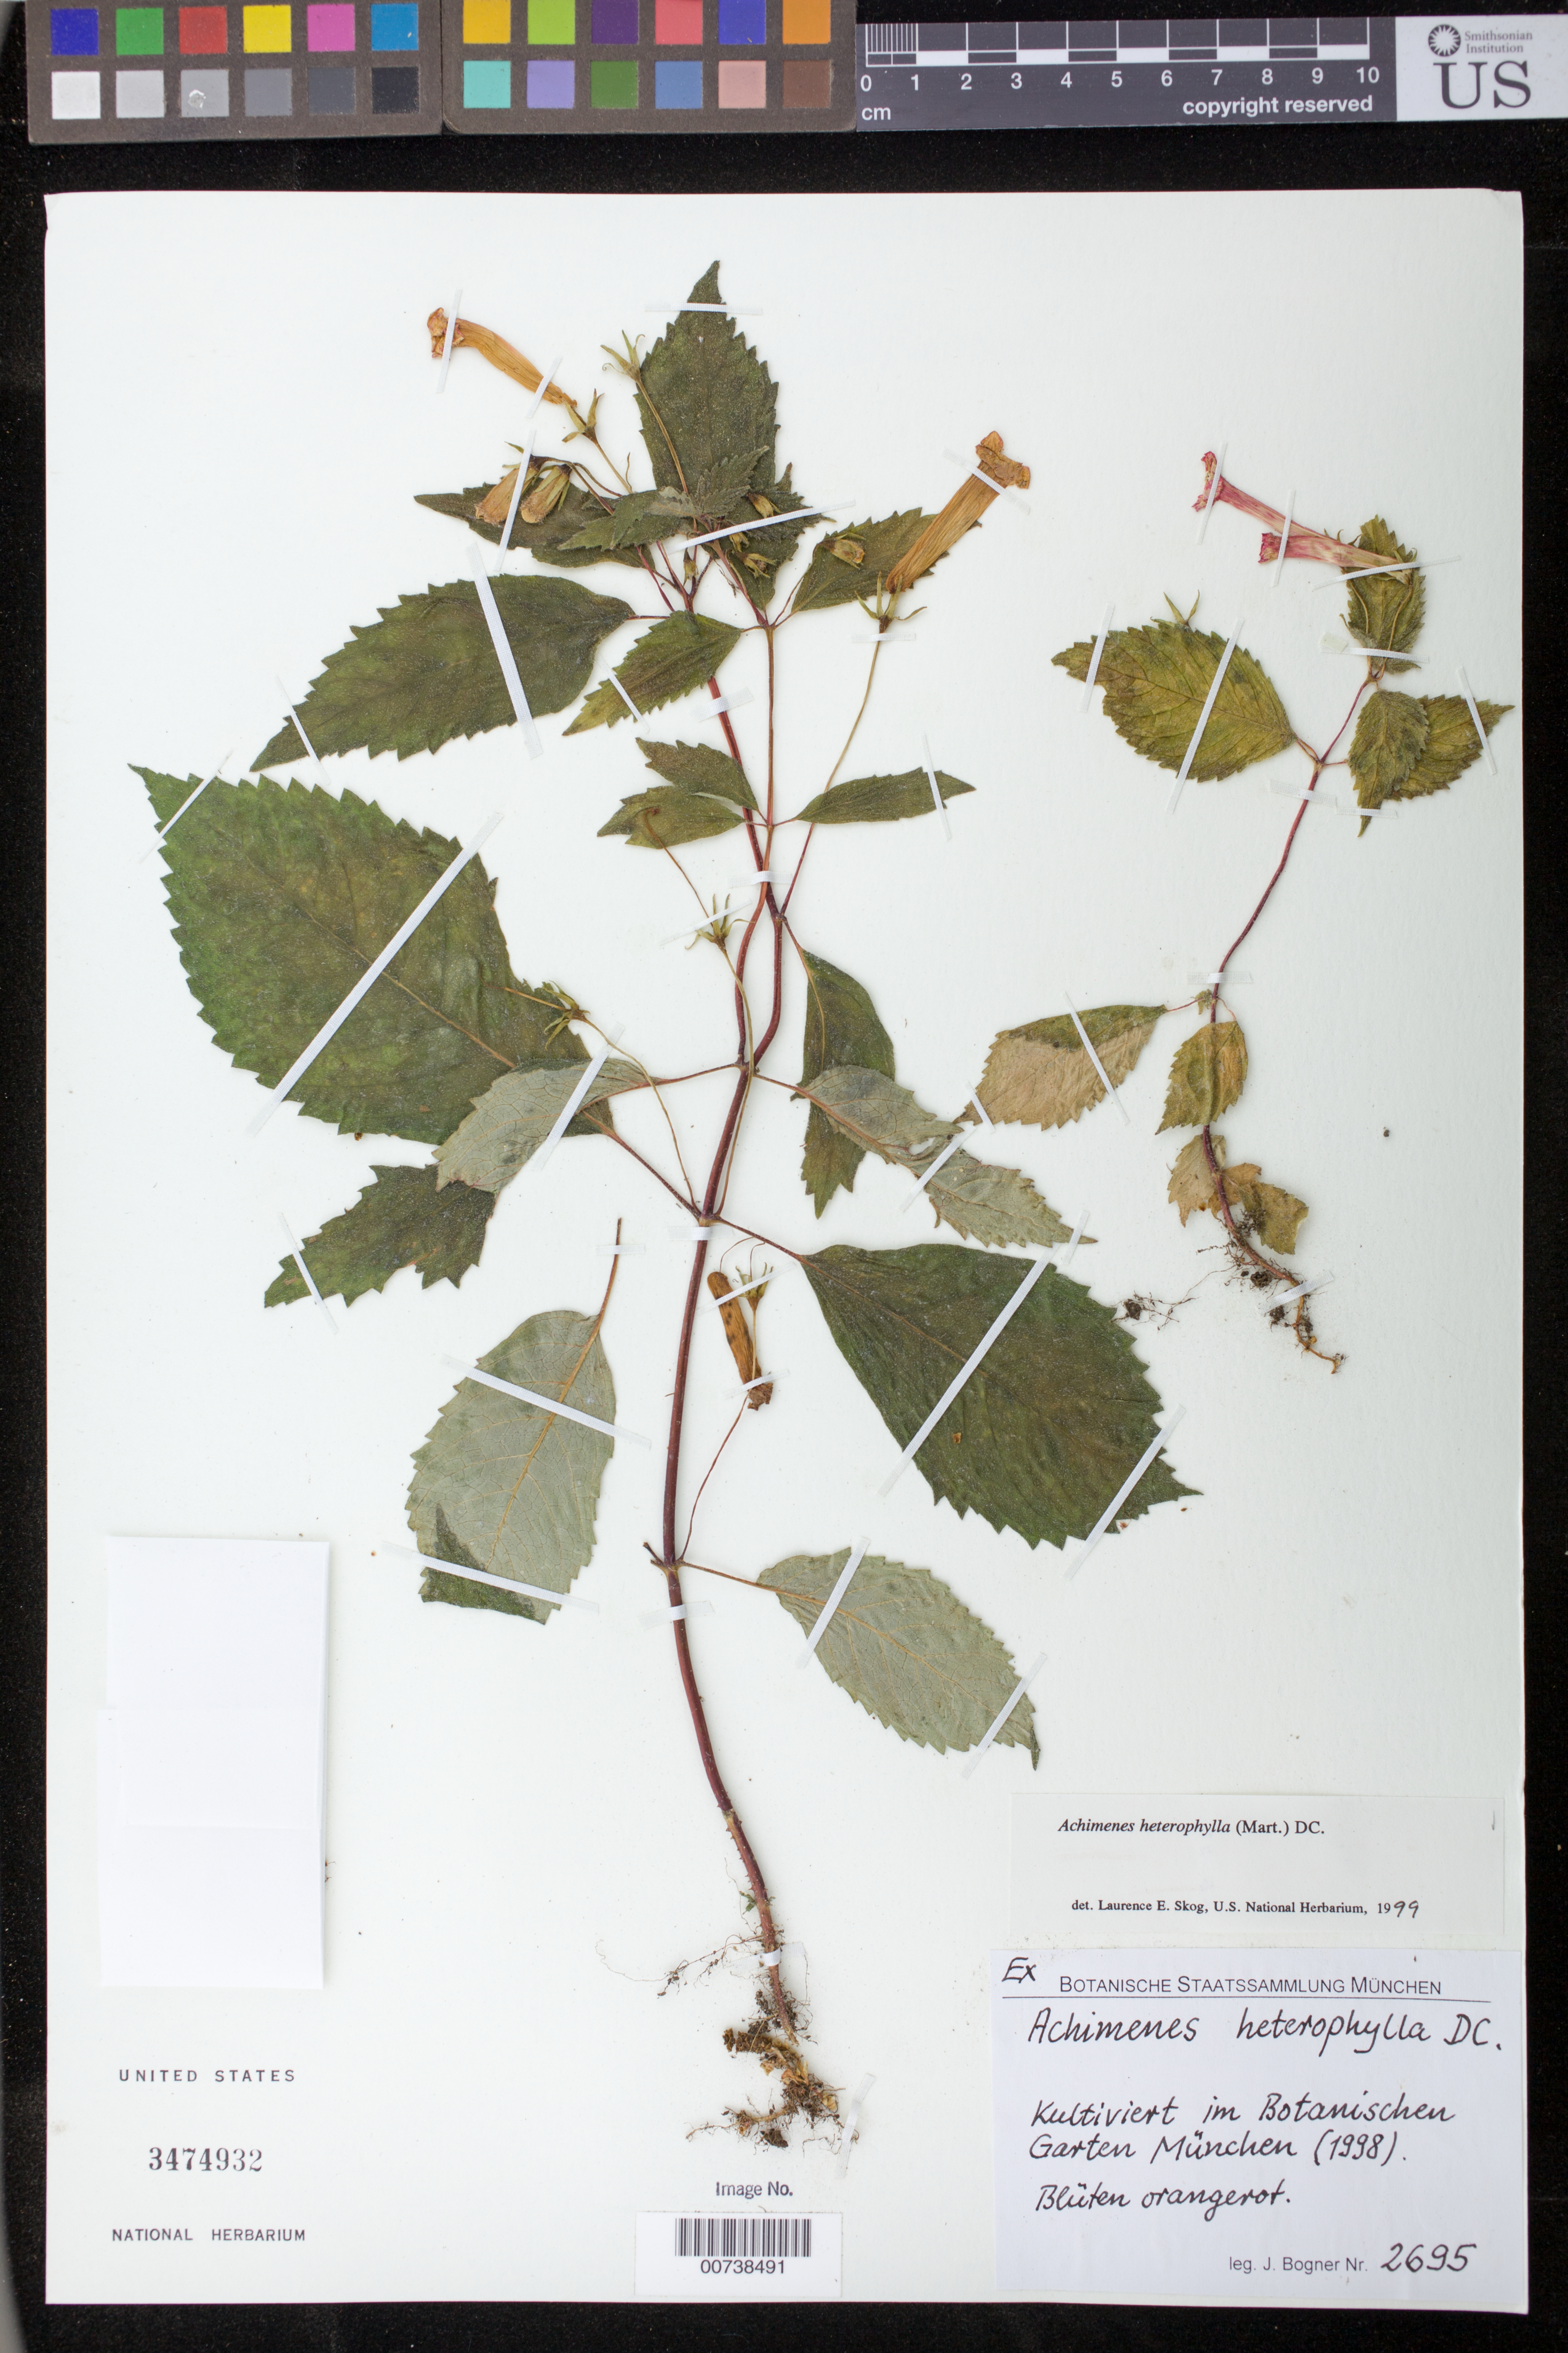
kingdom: Plantae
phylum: Tracheophyta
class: Magnoliopsida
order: Lamiales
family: Gesneriaceae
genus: Achimenes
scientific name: Achimenes heterophylla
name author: (Mart.) DC.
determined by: Skog, Laurence E.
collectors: J. Bogner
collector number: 2695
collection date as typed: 1998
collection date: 1998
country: Germany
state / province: Bayern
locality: Kultiviert im Botanischen Gartn München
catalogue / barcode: US 3474932